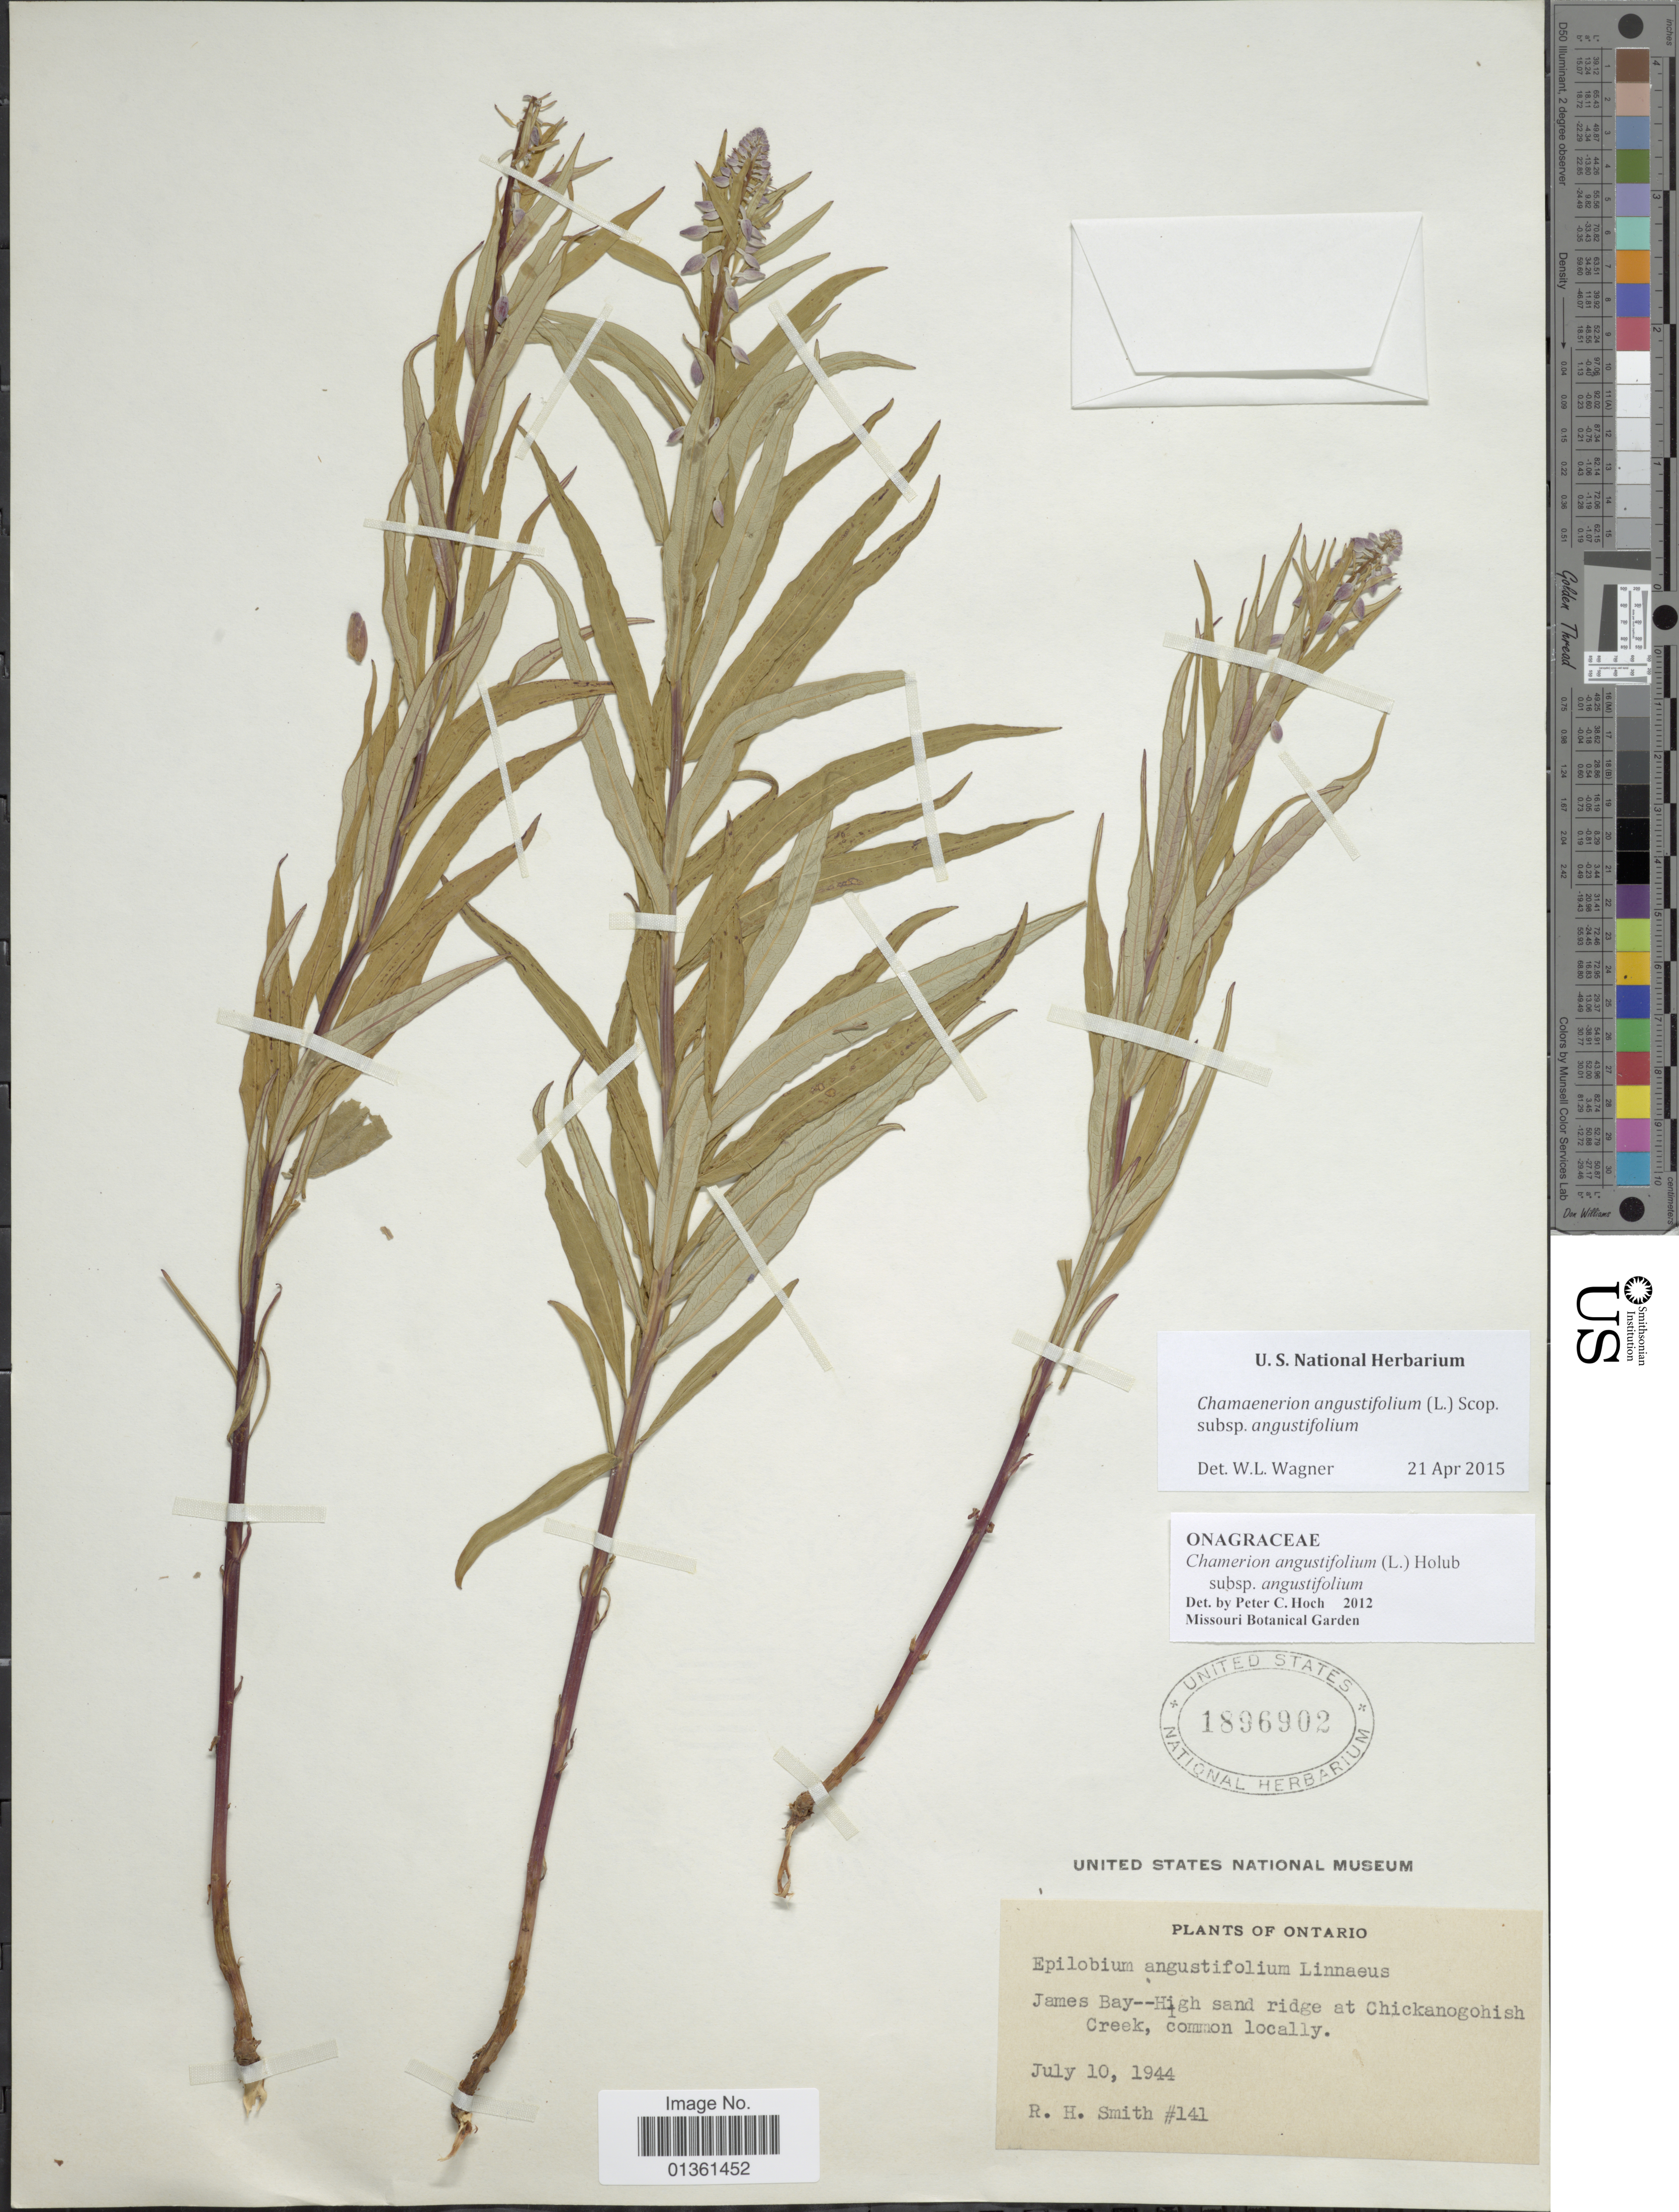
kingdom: Plantae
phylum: Tracheophyta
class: Magnoliopsida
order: Myrtales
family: Onagraceae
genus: Chamaenerion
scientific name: Chamaenerion angustifolium subsp. angustifolium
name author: (L.) Scop.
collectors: R. H. Smith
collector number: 141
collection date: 1944-07-10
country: Canada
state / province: Ontario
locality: James Bay-High sand ridge at Chickanogohish Creek.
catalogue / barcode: US 1896902